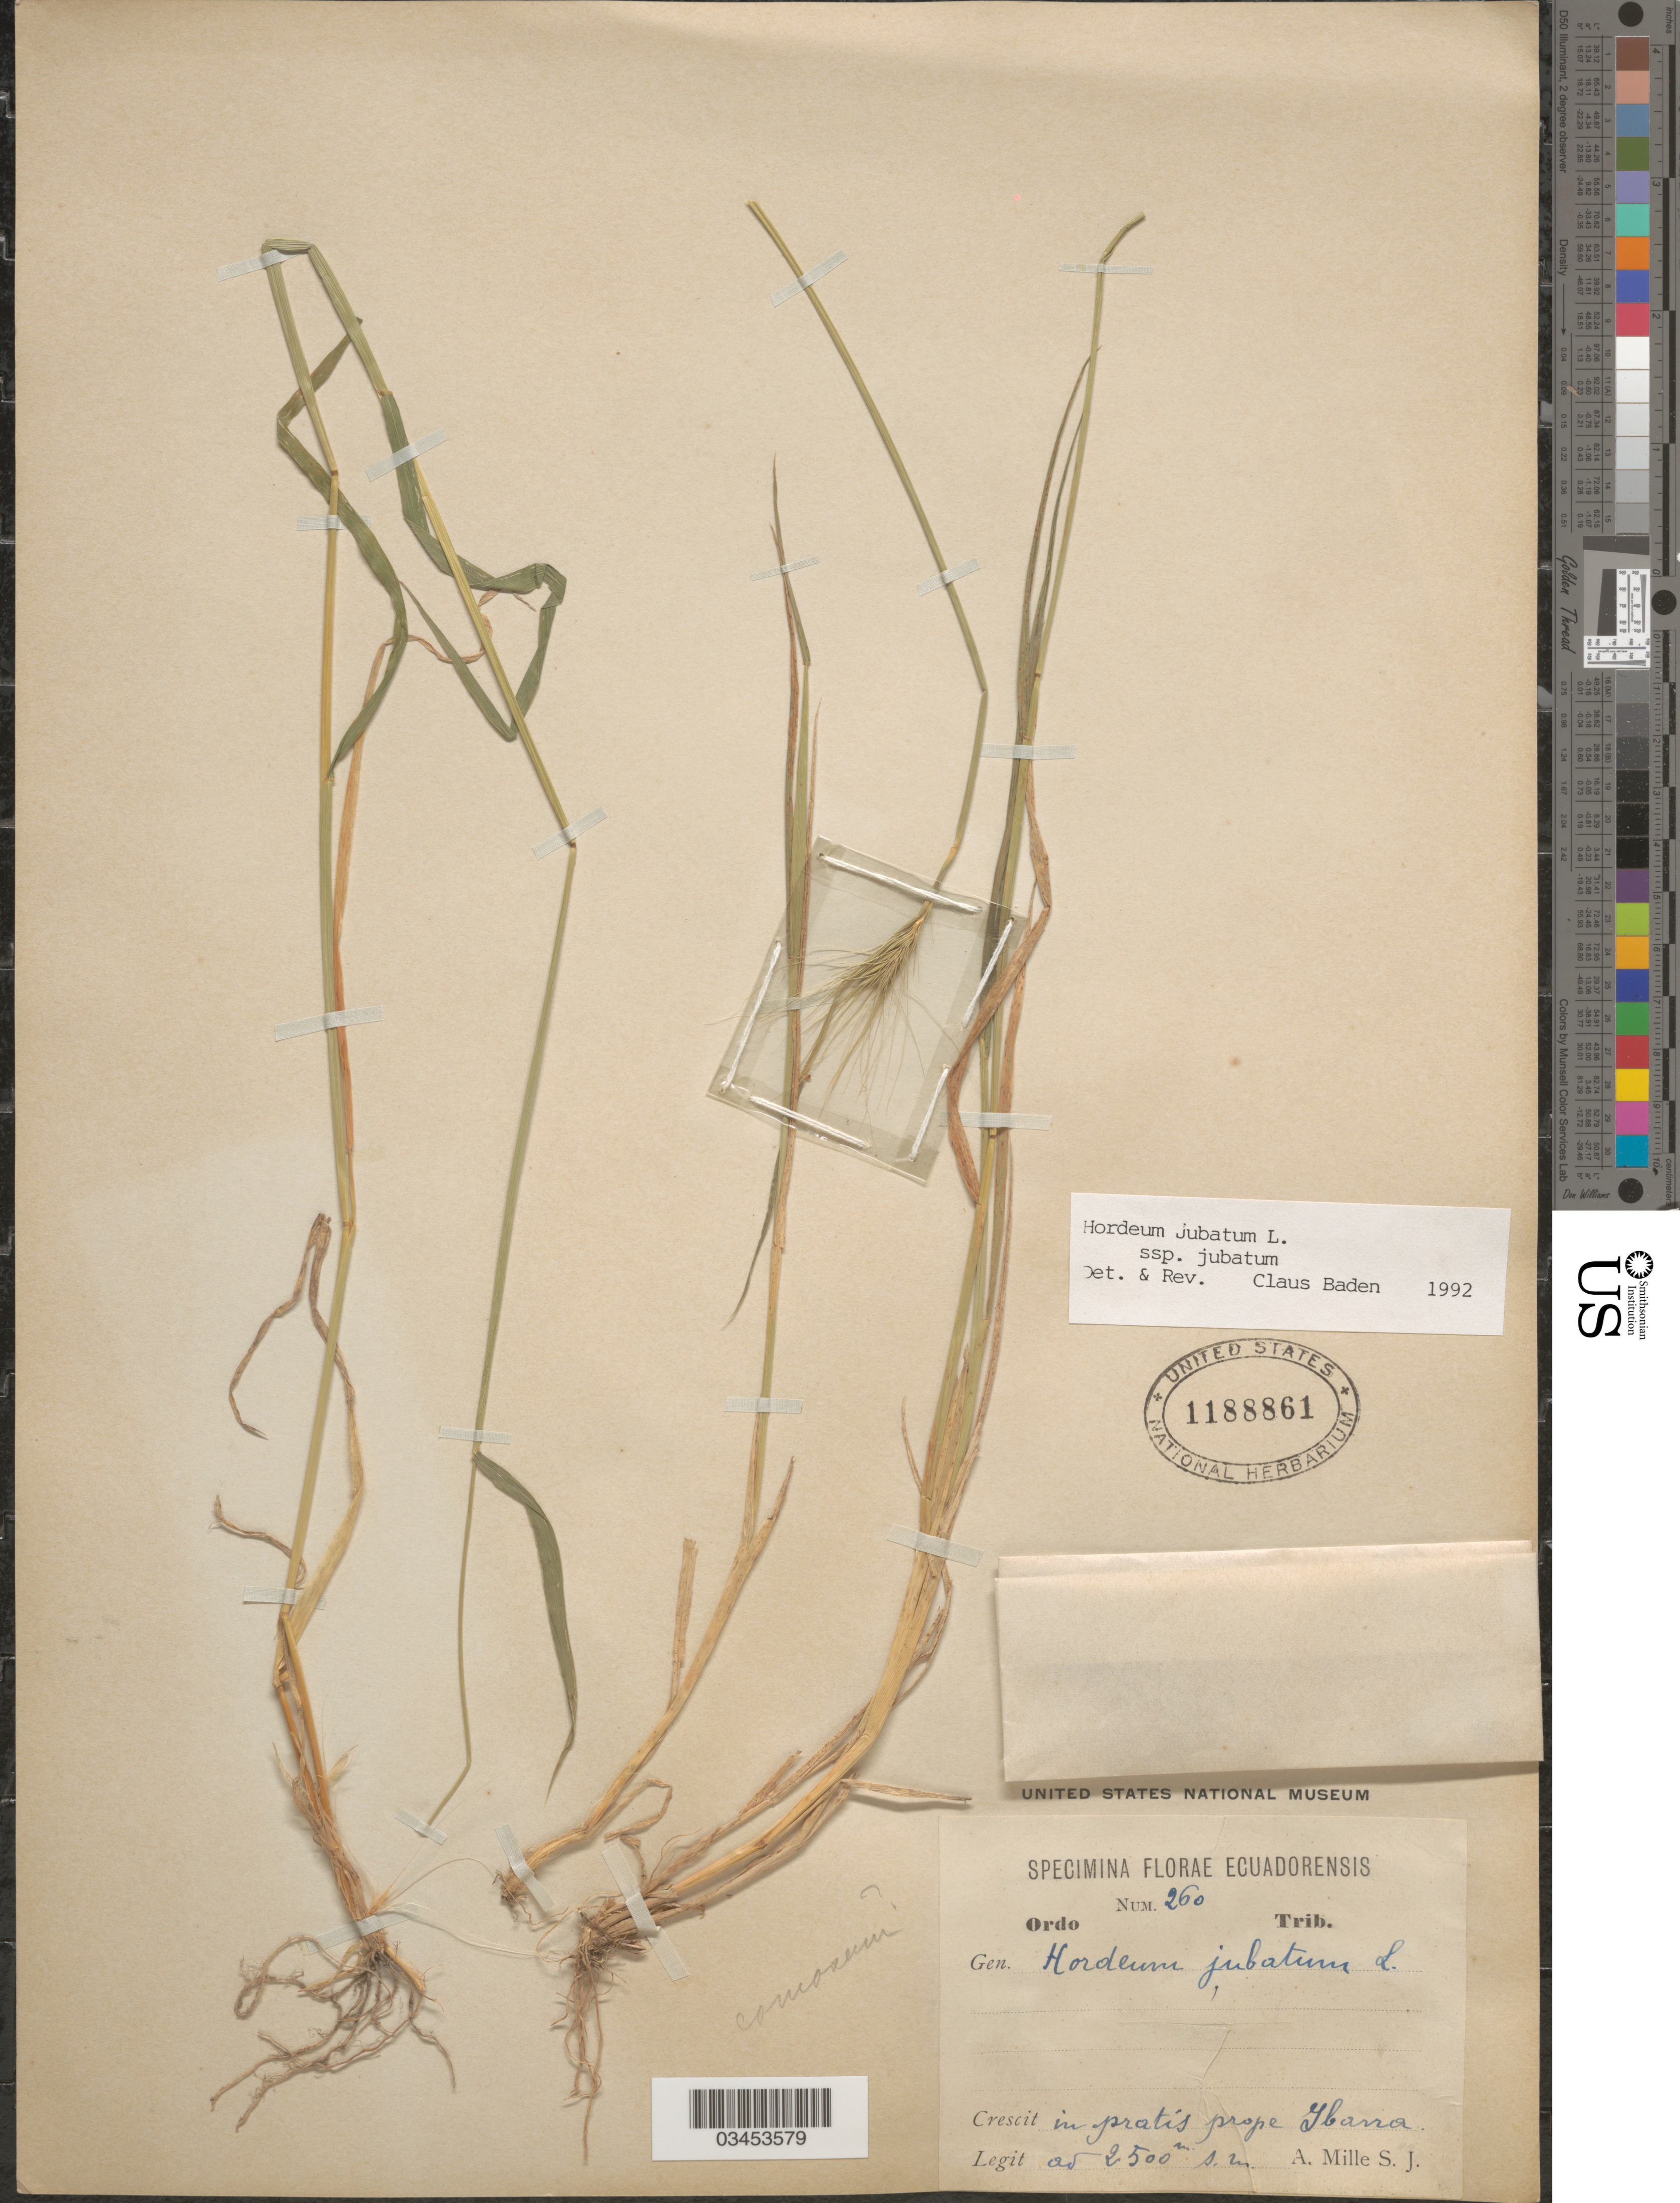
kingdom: Plantae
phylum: Tracheophyta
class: Liliopsida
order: Poales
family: Poaceae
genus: Hordeum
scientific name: Hordeum jubatum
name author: L.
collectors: A. Mille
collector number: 260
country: Ecuador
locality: In pratis prope Ibarra.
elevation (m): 2500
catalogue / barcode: US 1188861